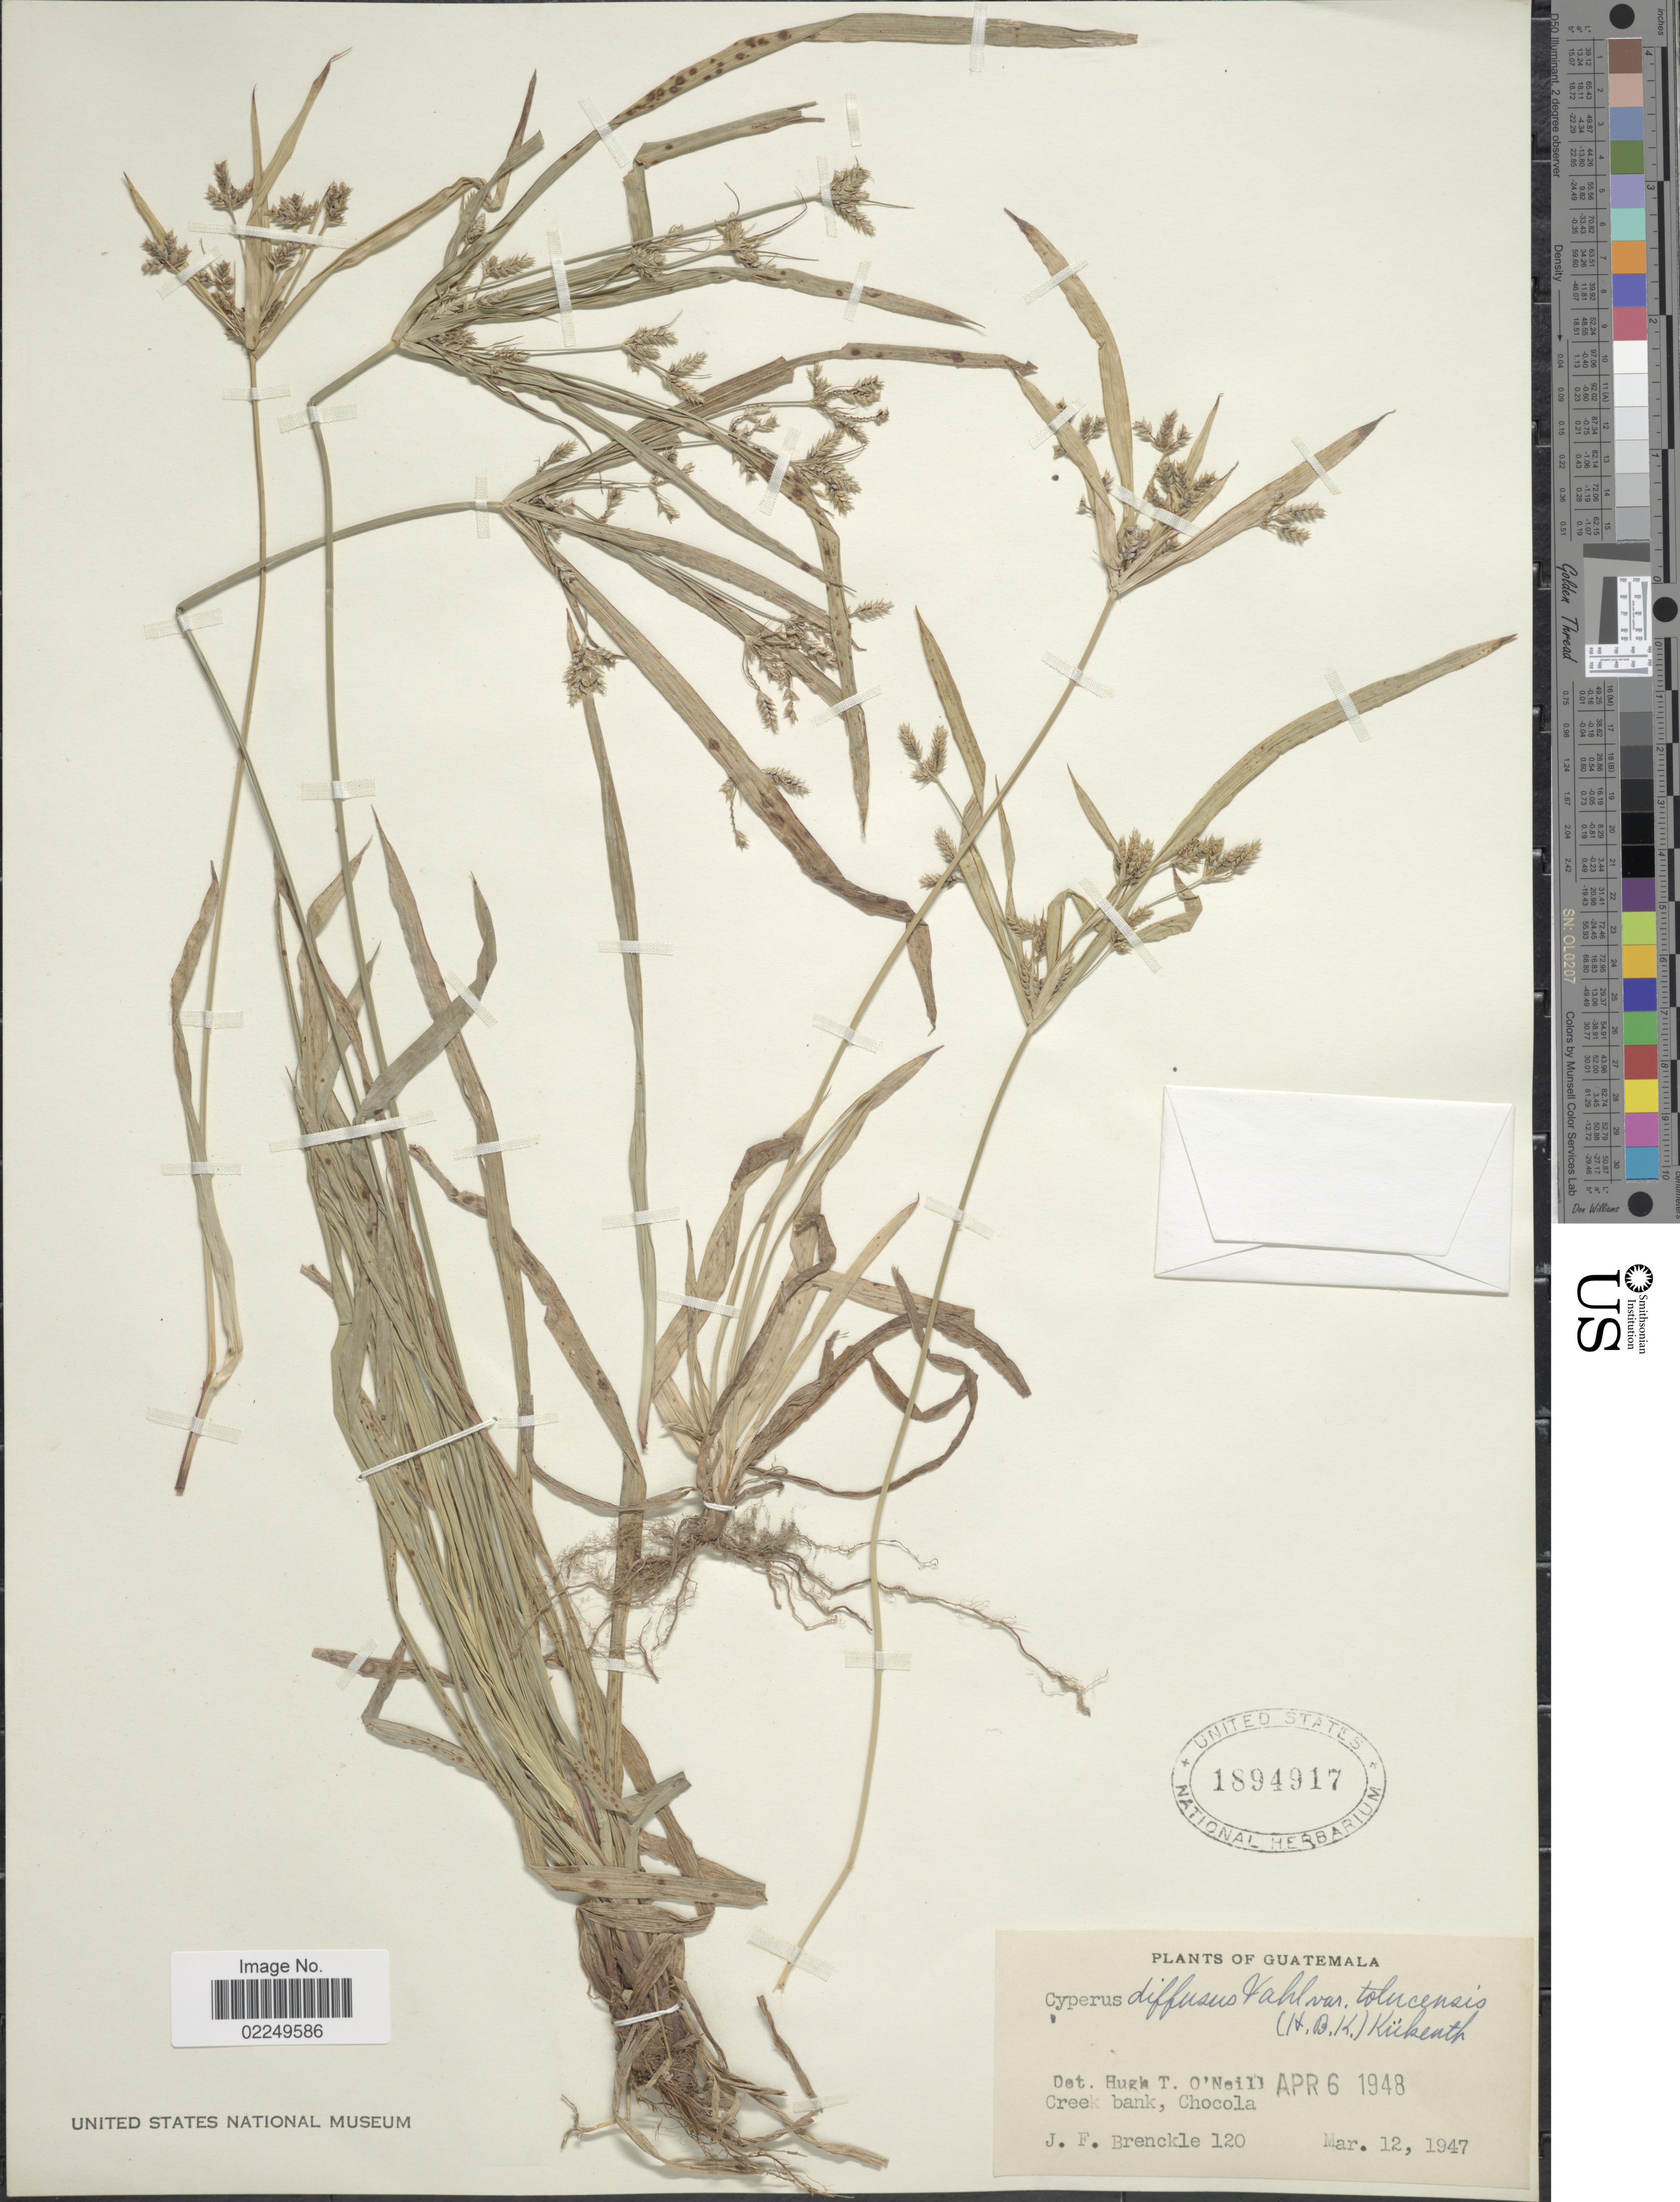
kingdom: Plantae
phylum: Tracheophyta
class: Liliopsida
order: Poales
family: Cyperaceae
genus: Cyperus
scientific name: Cyperus laxus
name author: Lam.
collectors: J. Brenckle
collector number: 120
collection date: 1947-03-12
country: Guatemala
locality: Creek Bank, Chocola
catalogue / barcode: US 1894917